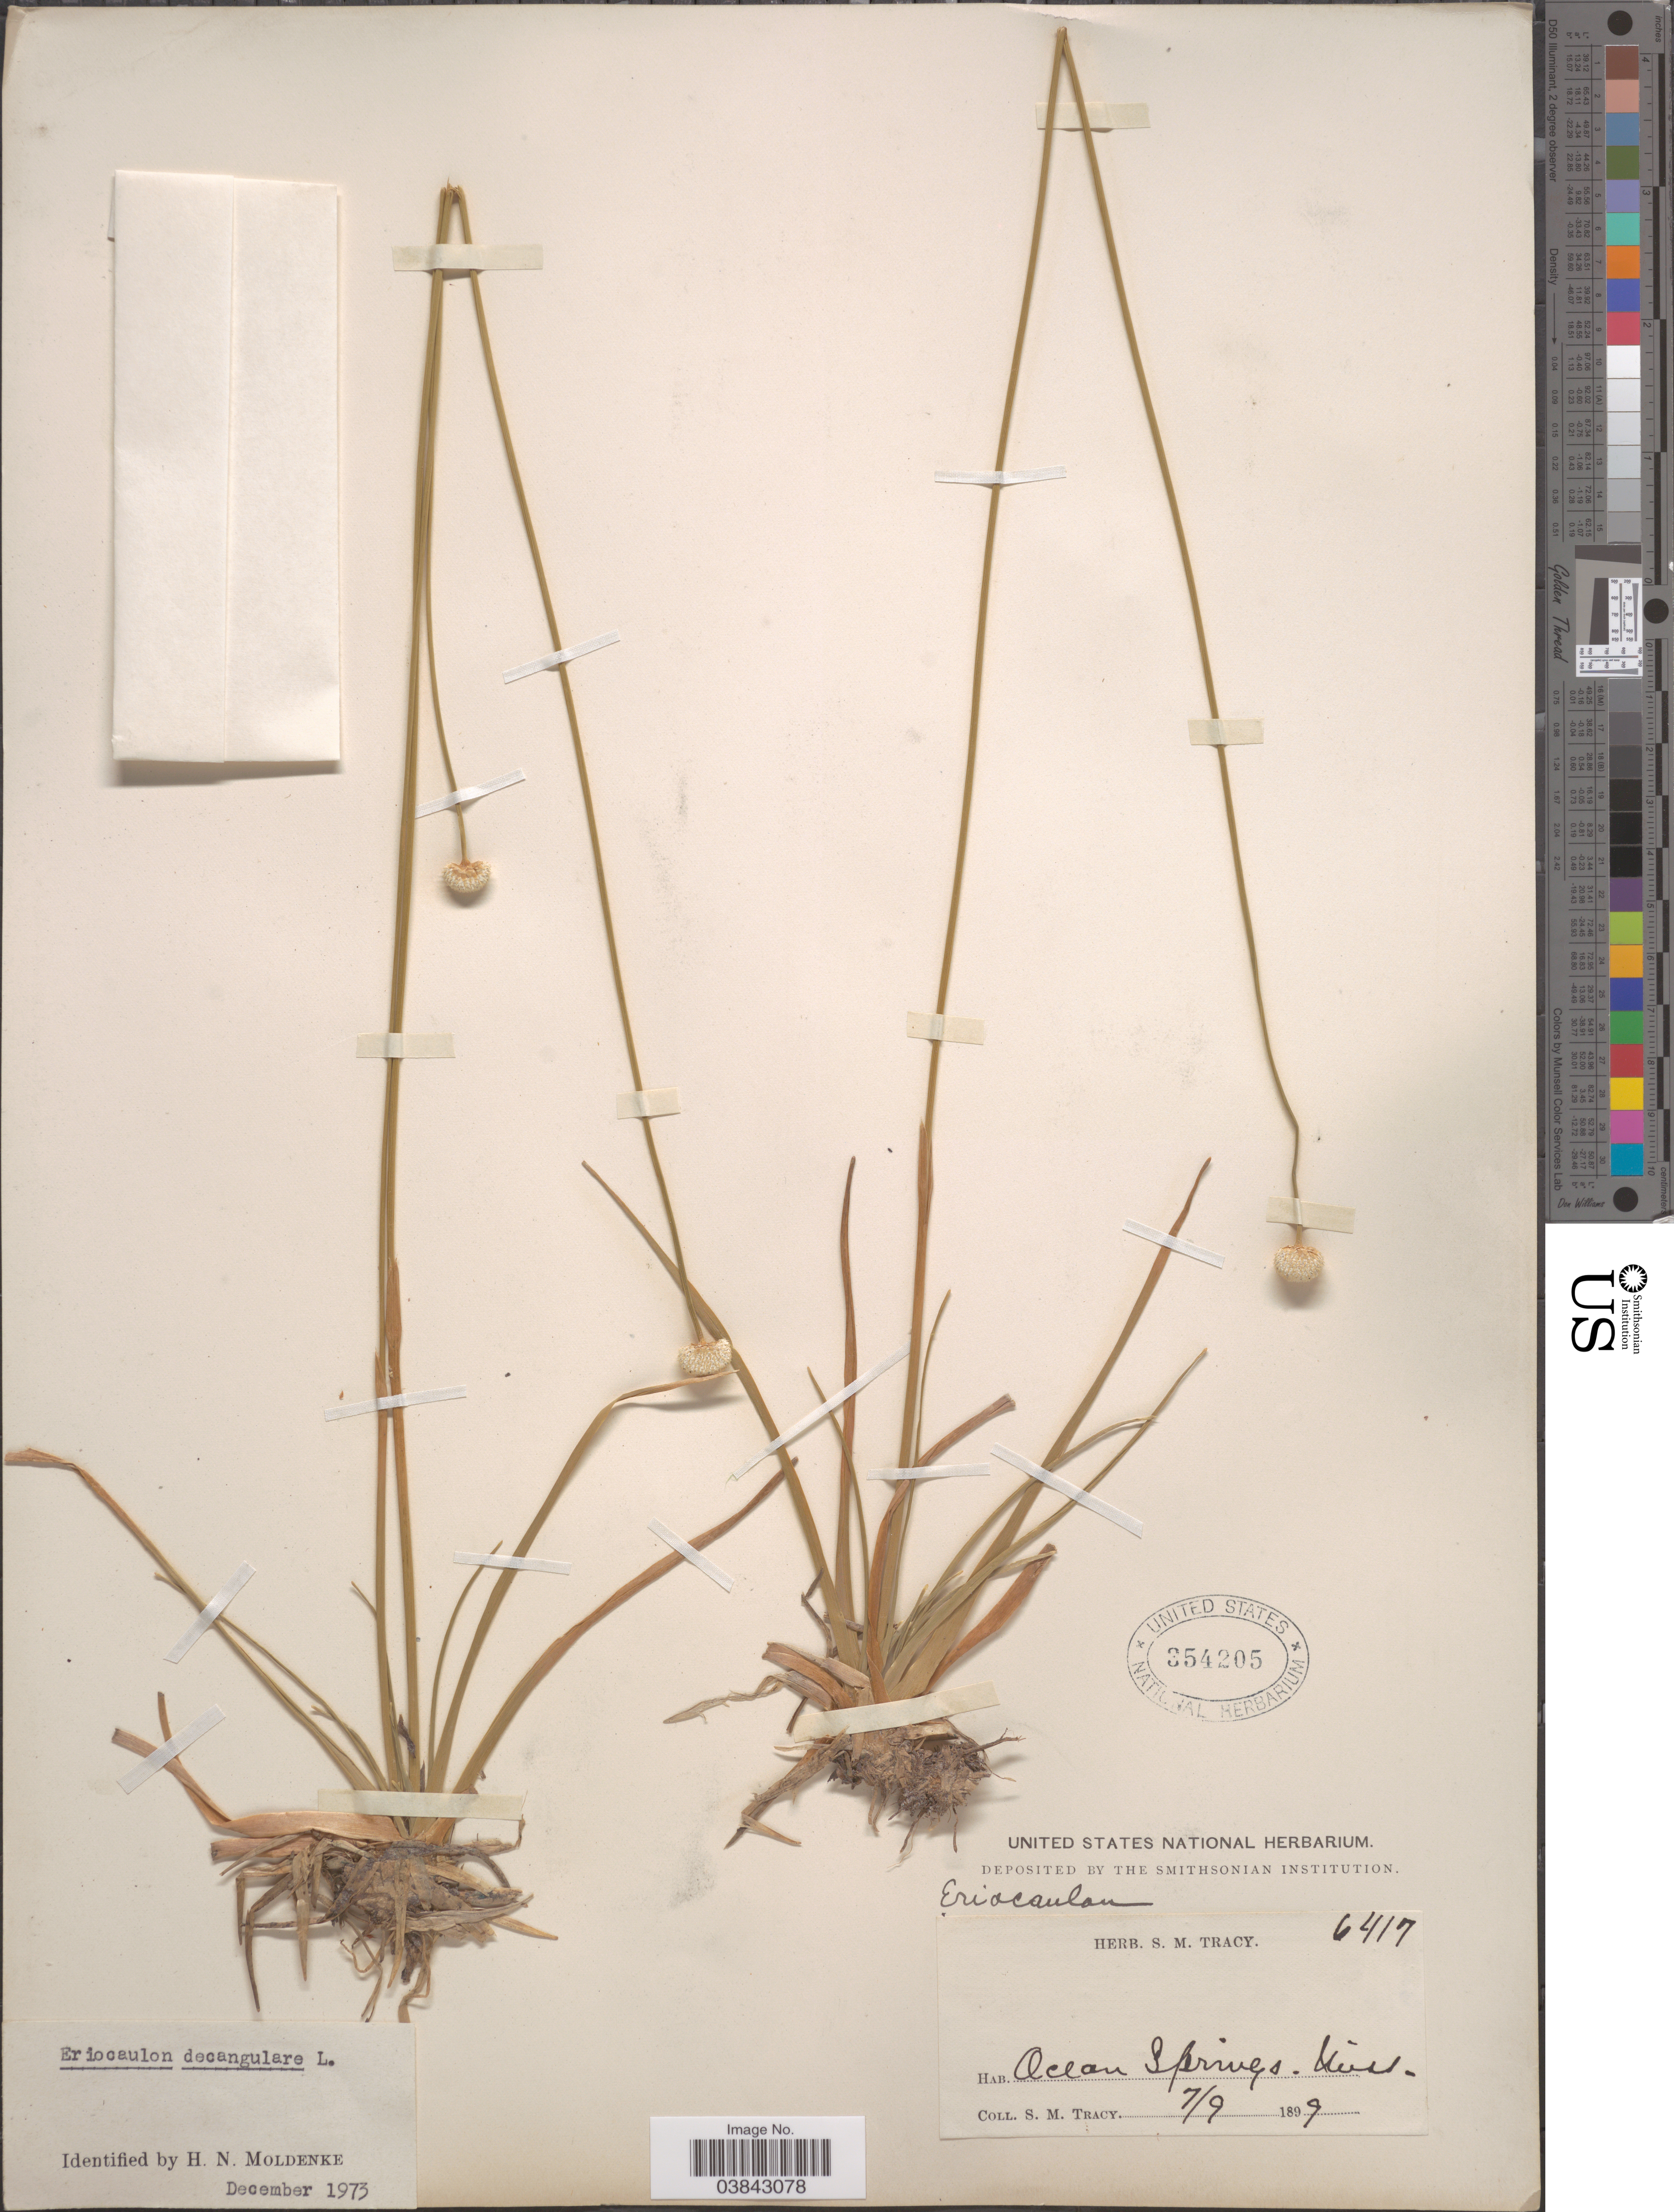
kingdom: Plantae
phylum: Tracheophyta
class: Liliopsida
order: Poales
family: Eriocaulaceae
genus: Eriocaulon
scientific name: Eriocaulon decangulare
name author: L.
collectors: S. M. Tracy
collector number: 6417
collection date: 1899-07-09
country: United States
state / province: Mississippi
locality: Ocean Springs.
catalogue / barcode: US 354205